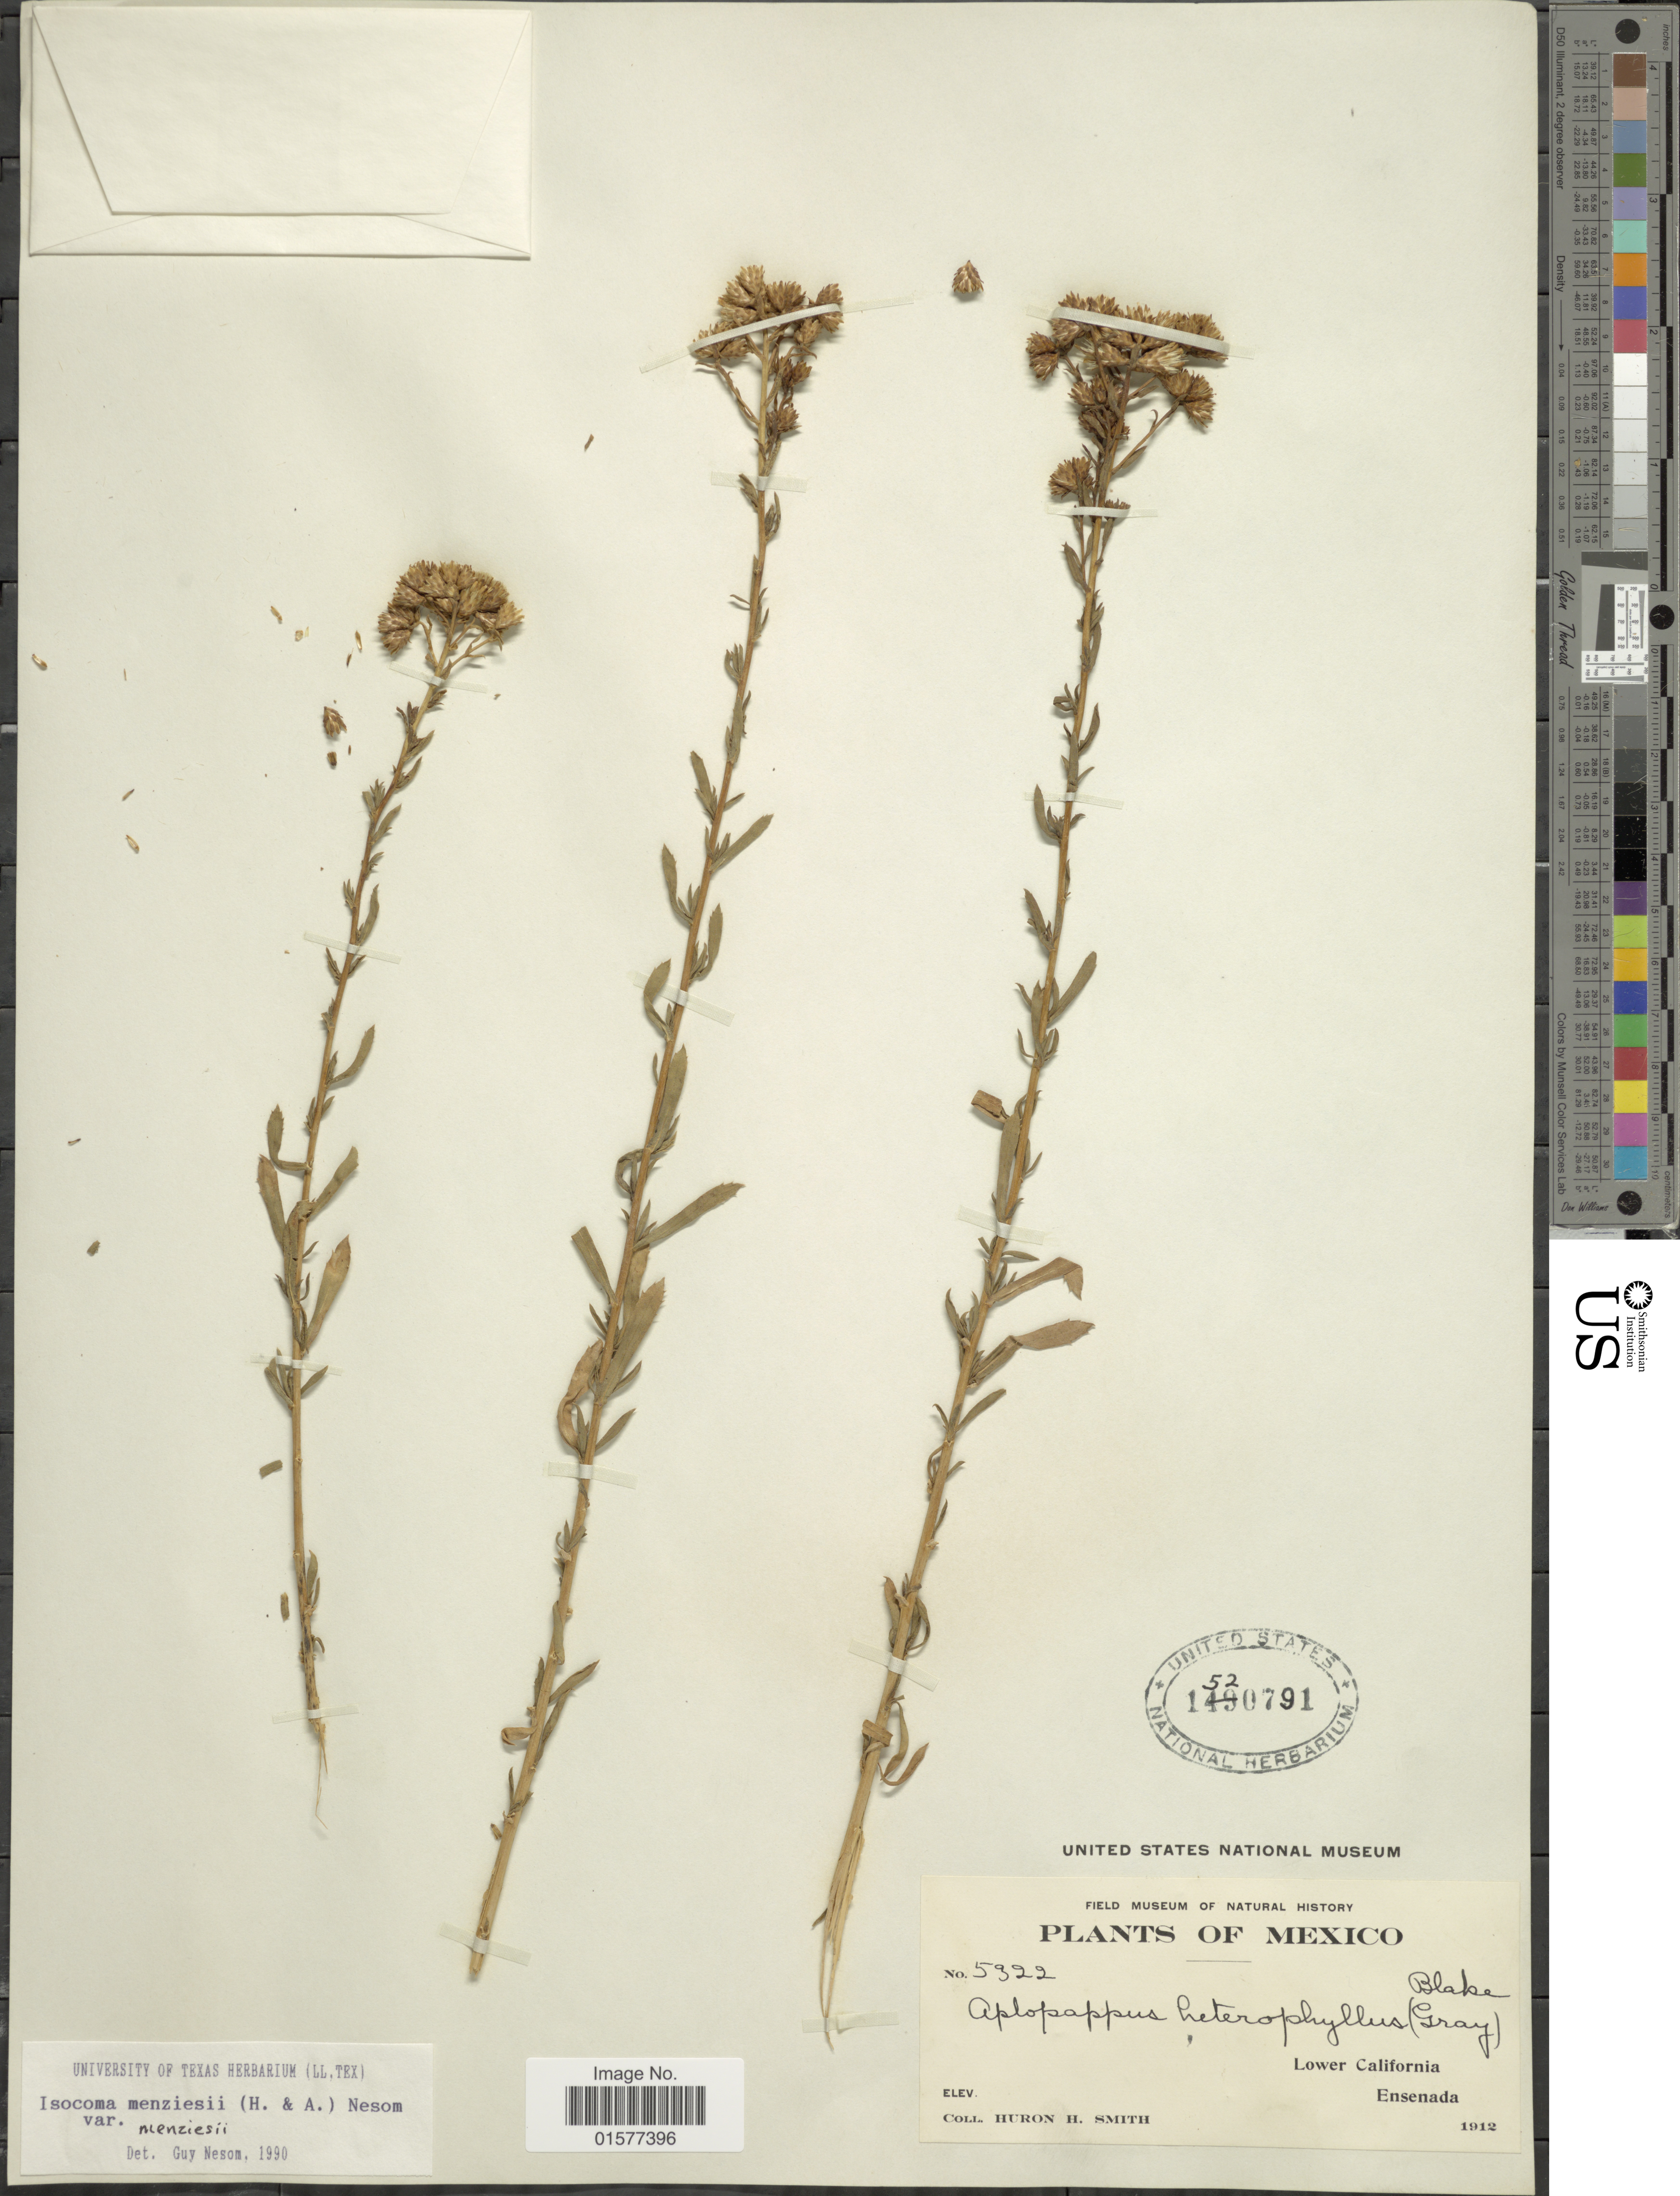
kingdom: Plantae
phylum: Tracheophyta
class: Magnoliopsida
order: Asterales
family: Asteraceae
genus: Isocoma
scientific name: Isocoma menziesii var. menziesii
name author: (Hook.) G.L. Nesom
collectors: Huron H. Smith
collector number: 5322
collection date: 1912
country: Mexico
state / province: Baja California Sur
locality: Lower California, Ensenada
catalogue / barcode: US 1520791